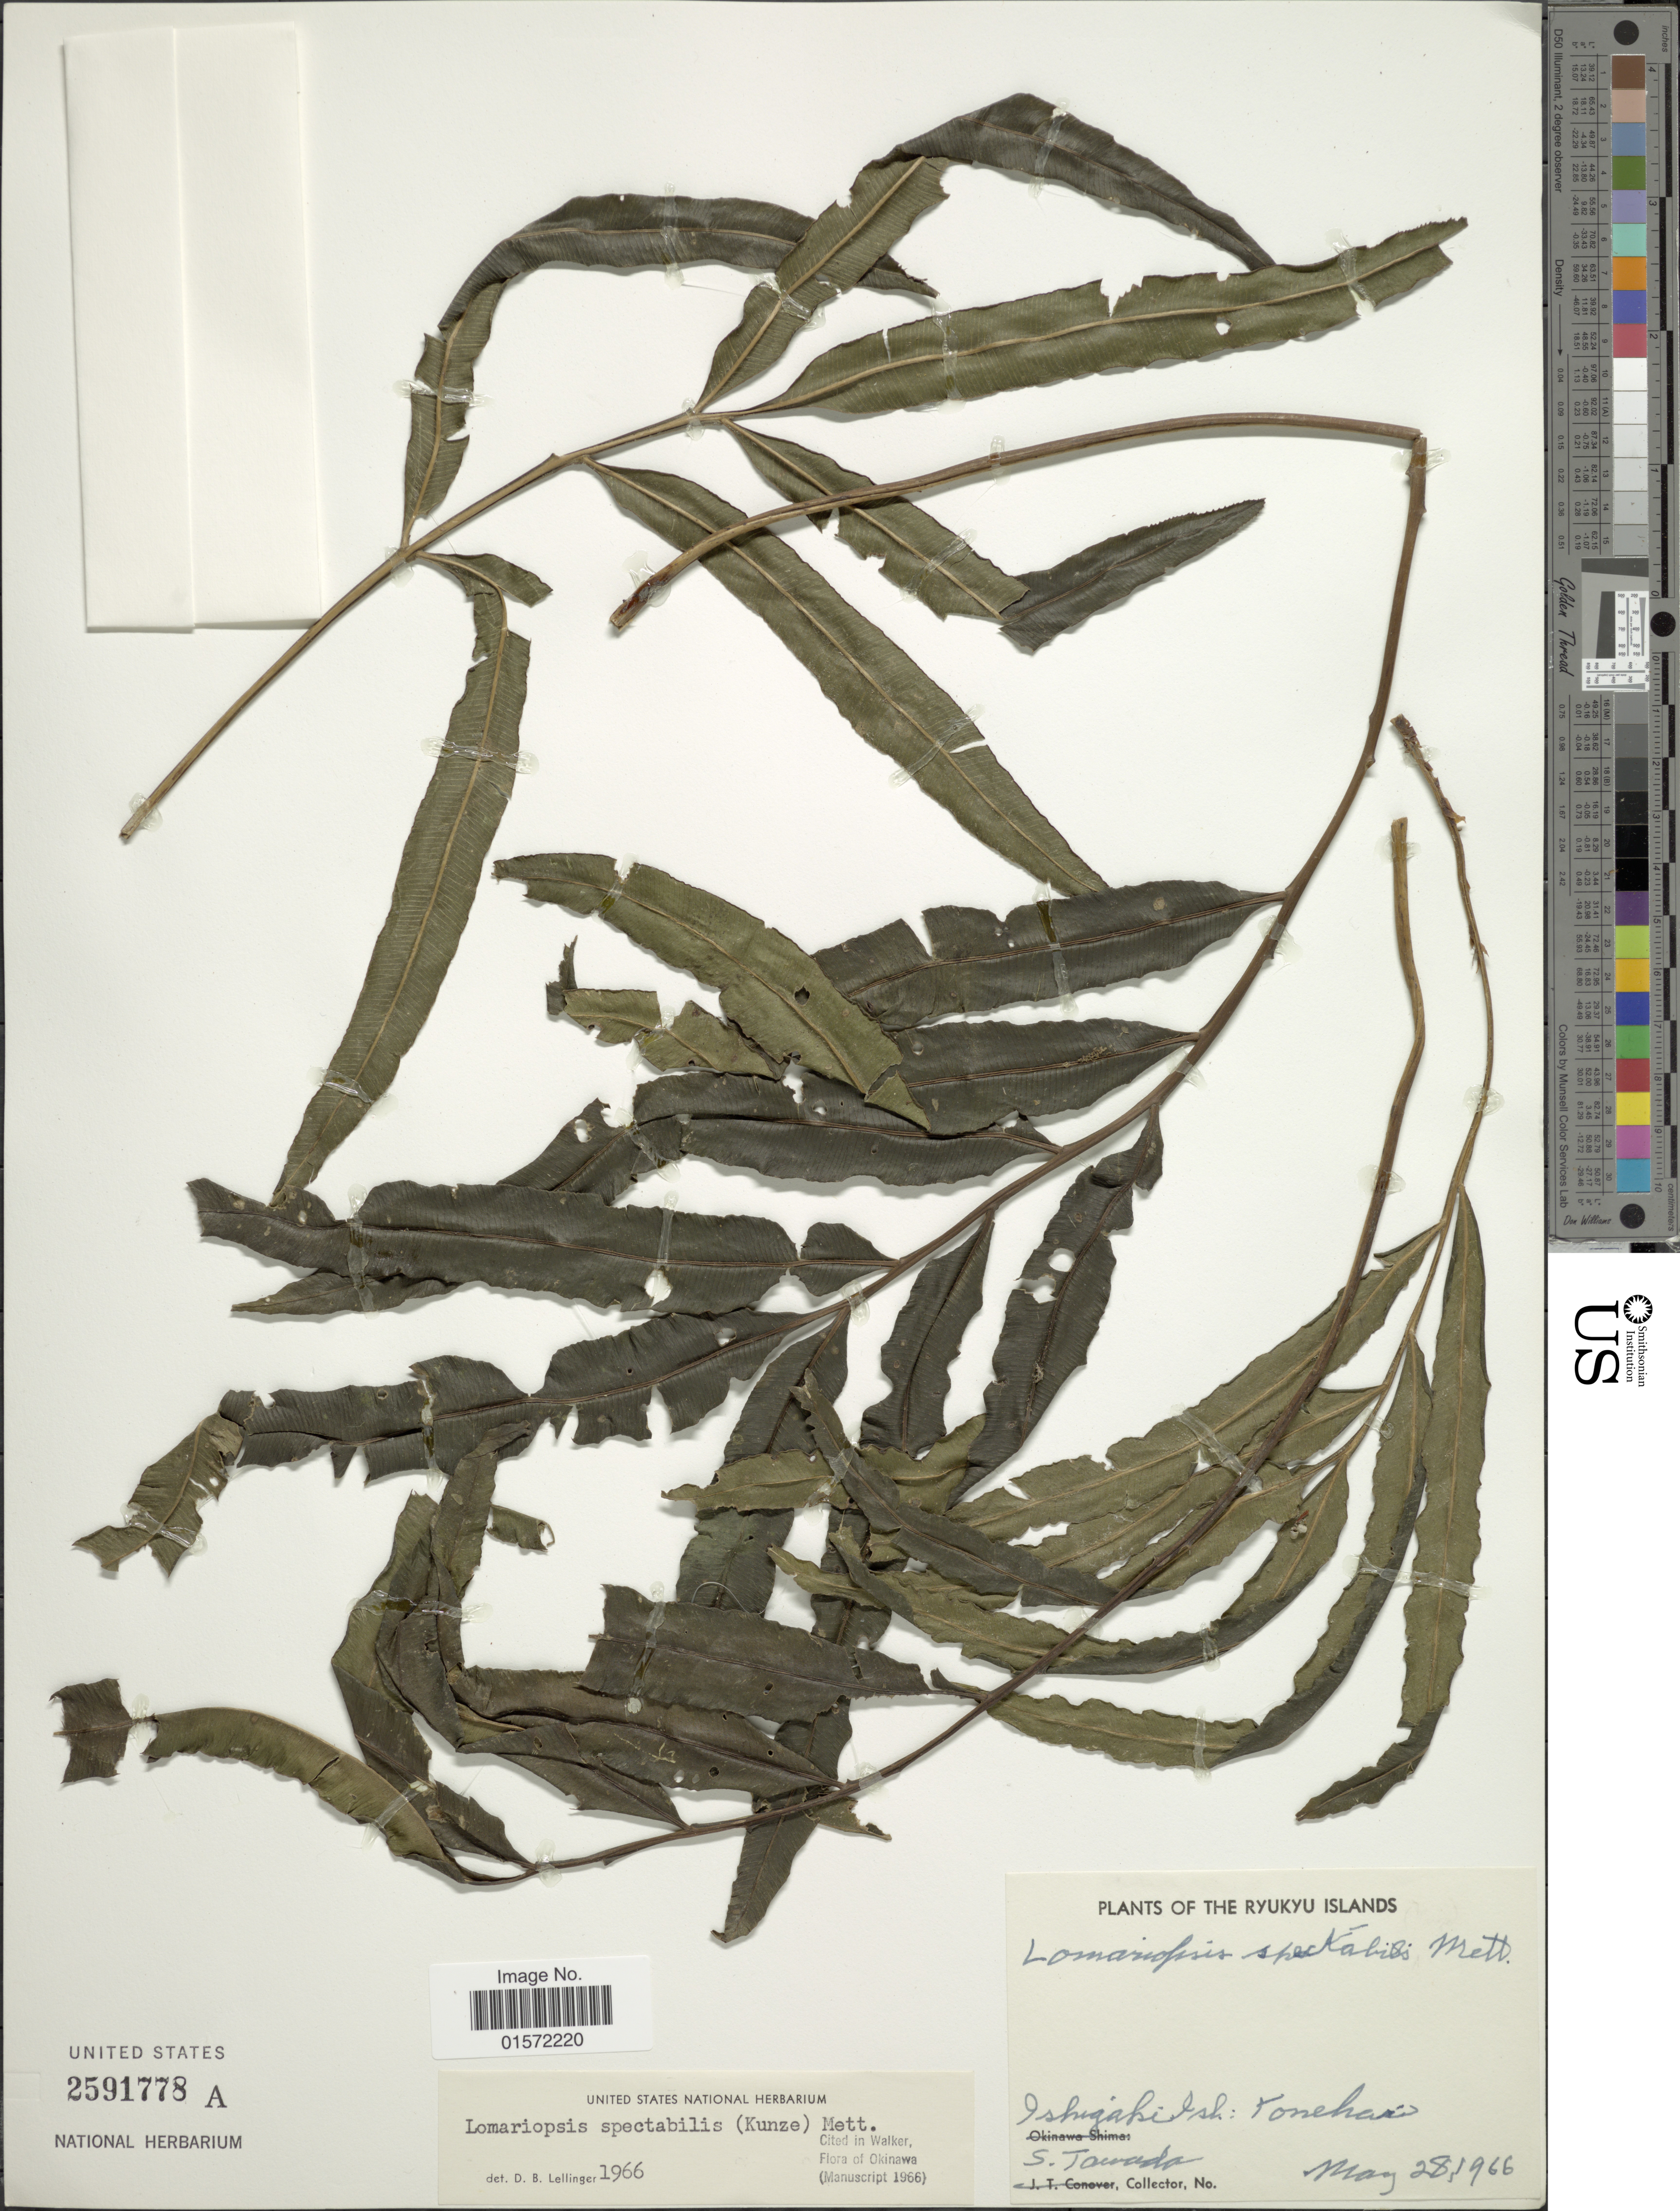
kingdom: Plantae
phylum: Tracheophyta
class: Polypodiopsida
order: Polypodiales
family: Lomariopsidaceae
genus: Lomariopsis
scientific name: Lomariopsis spectabilis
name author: (Kunze) Mett.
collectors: S. Tawada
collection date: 1966-05-28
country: Japan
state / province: Okinawa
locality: Ryukyu Islands, Ishigaki Isl.: Yonehara.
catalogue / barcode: US 2591778A